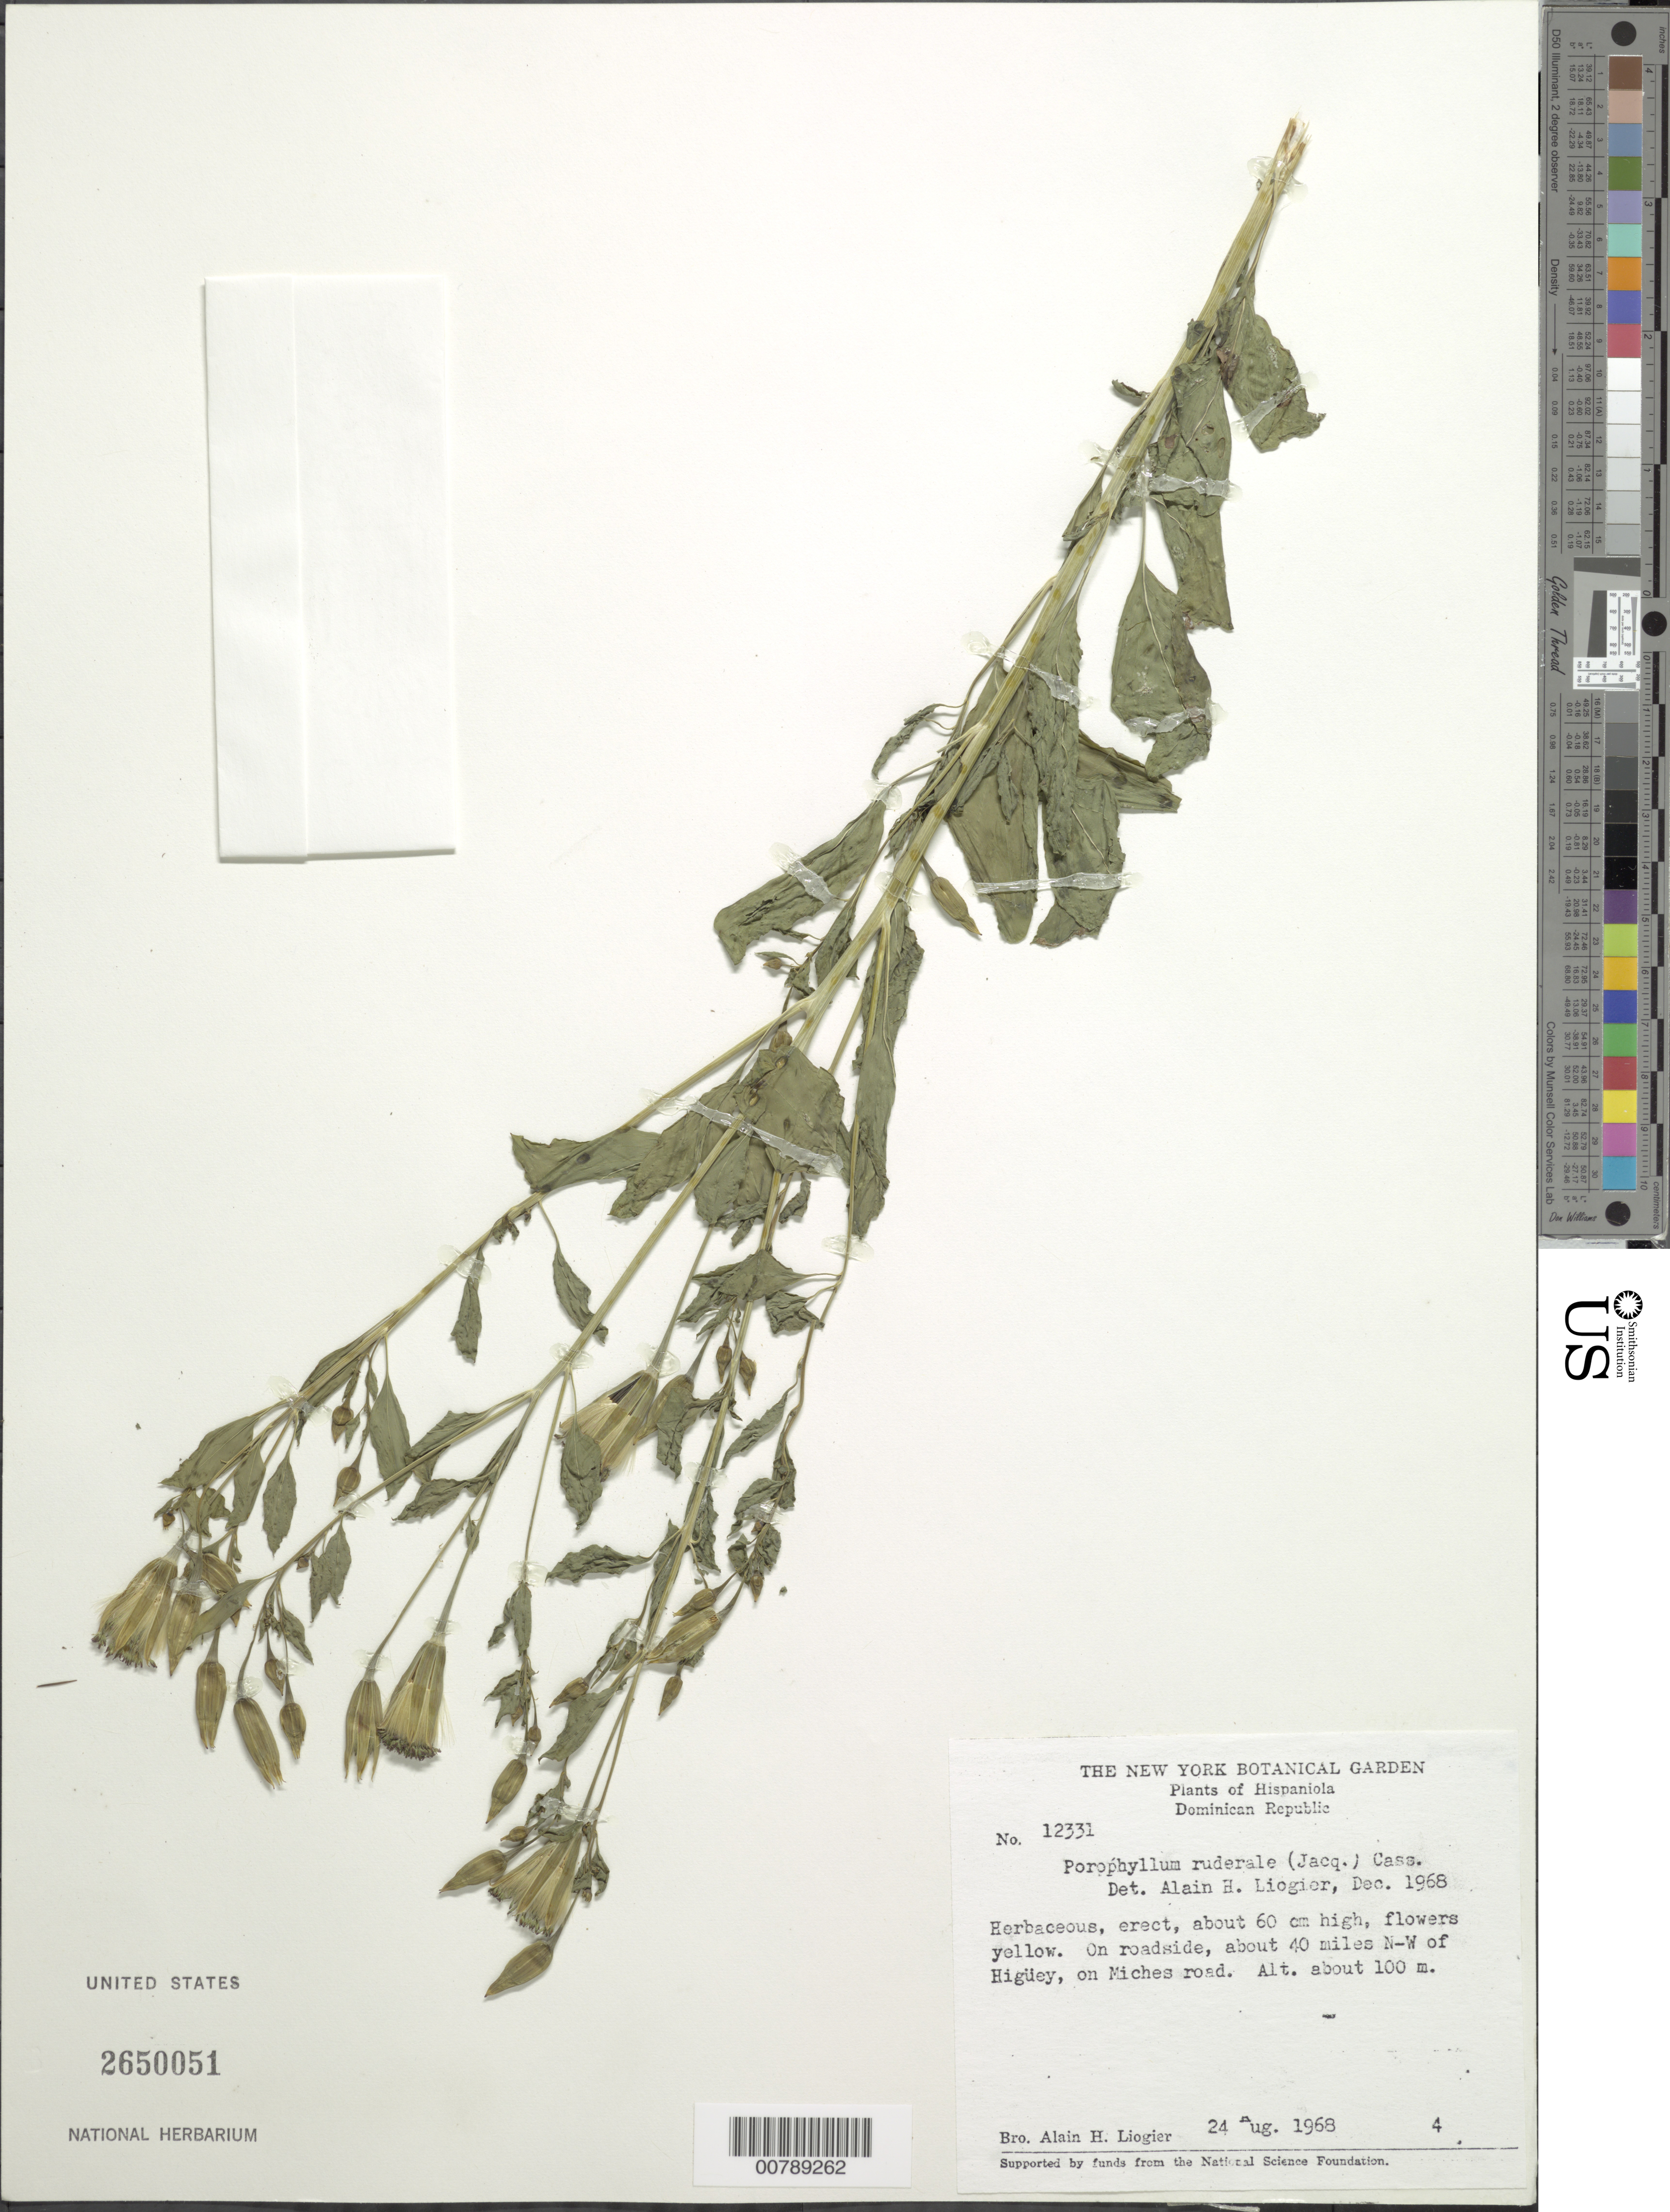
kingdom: Plantae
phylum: Tracheophyta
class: Magnoliopsida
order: Asterales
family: Asteraceae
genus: Porophyllum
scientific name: Porophyllum ruderale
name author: (Jacq.) Cass.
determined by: Liogier, Alain H.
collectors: A. H. Liogier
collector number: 12331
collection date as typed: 24 Aug 1968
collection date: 1968-08-24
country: Dominican Republic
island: Hispaniola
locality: On roadiside, about 40 miles NW of Higüey, on Miches road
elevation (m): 100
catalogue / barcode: US 2650051